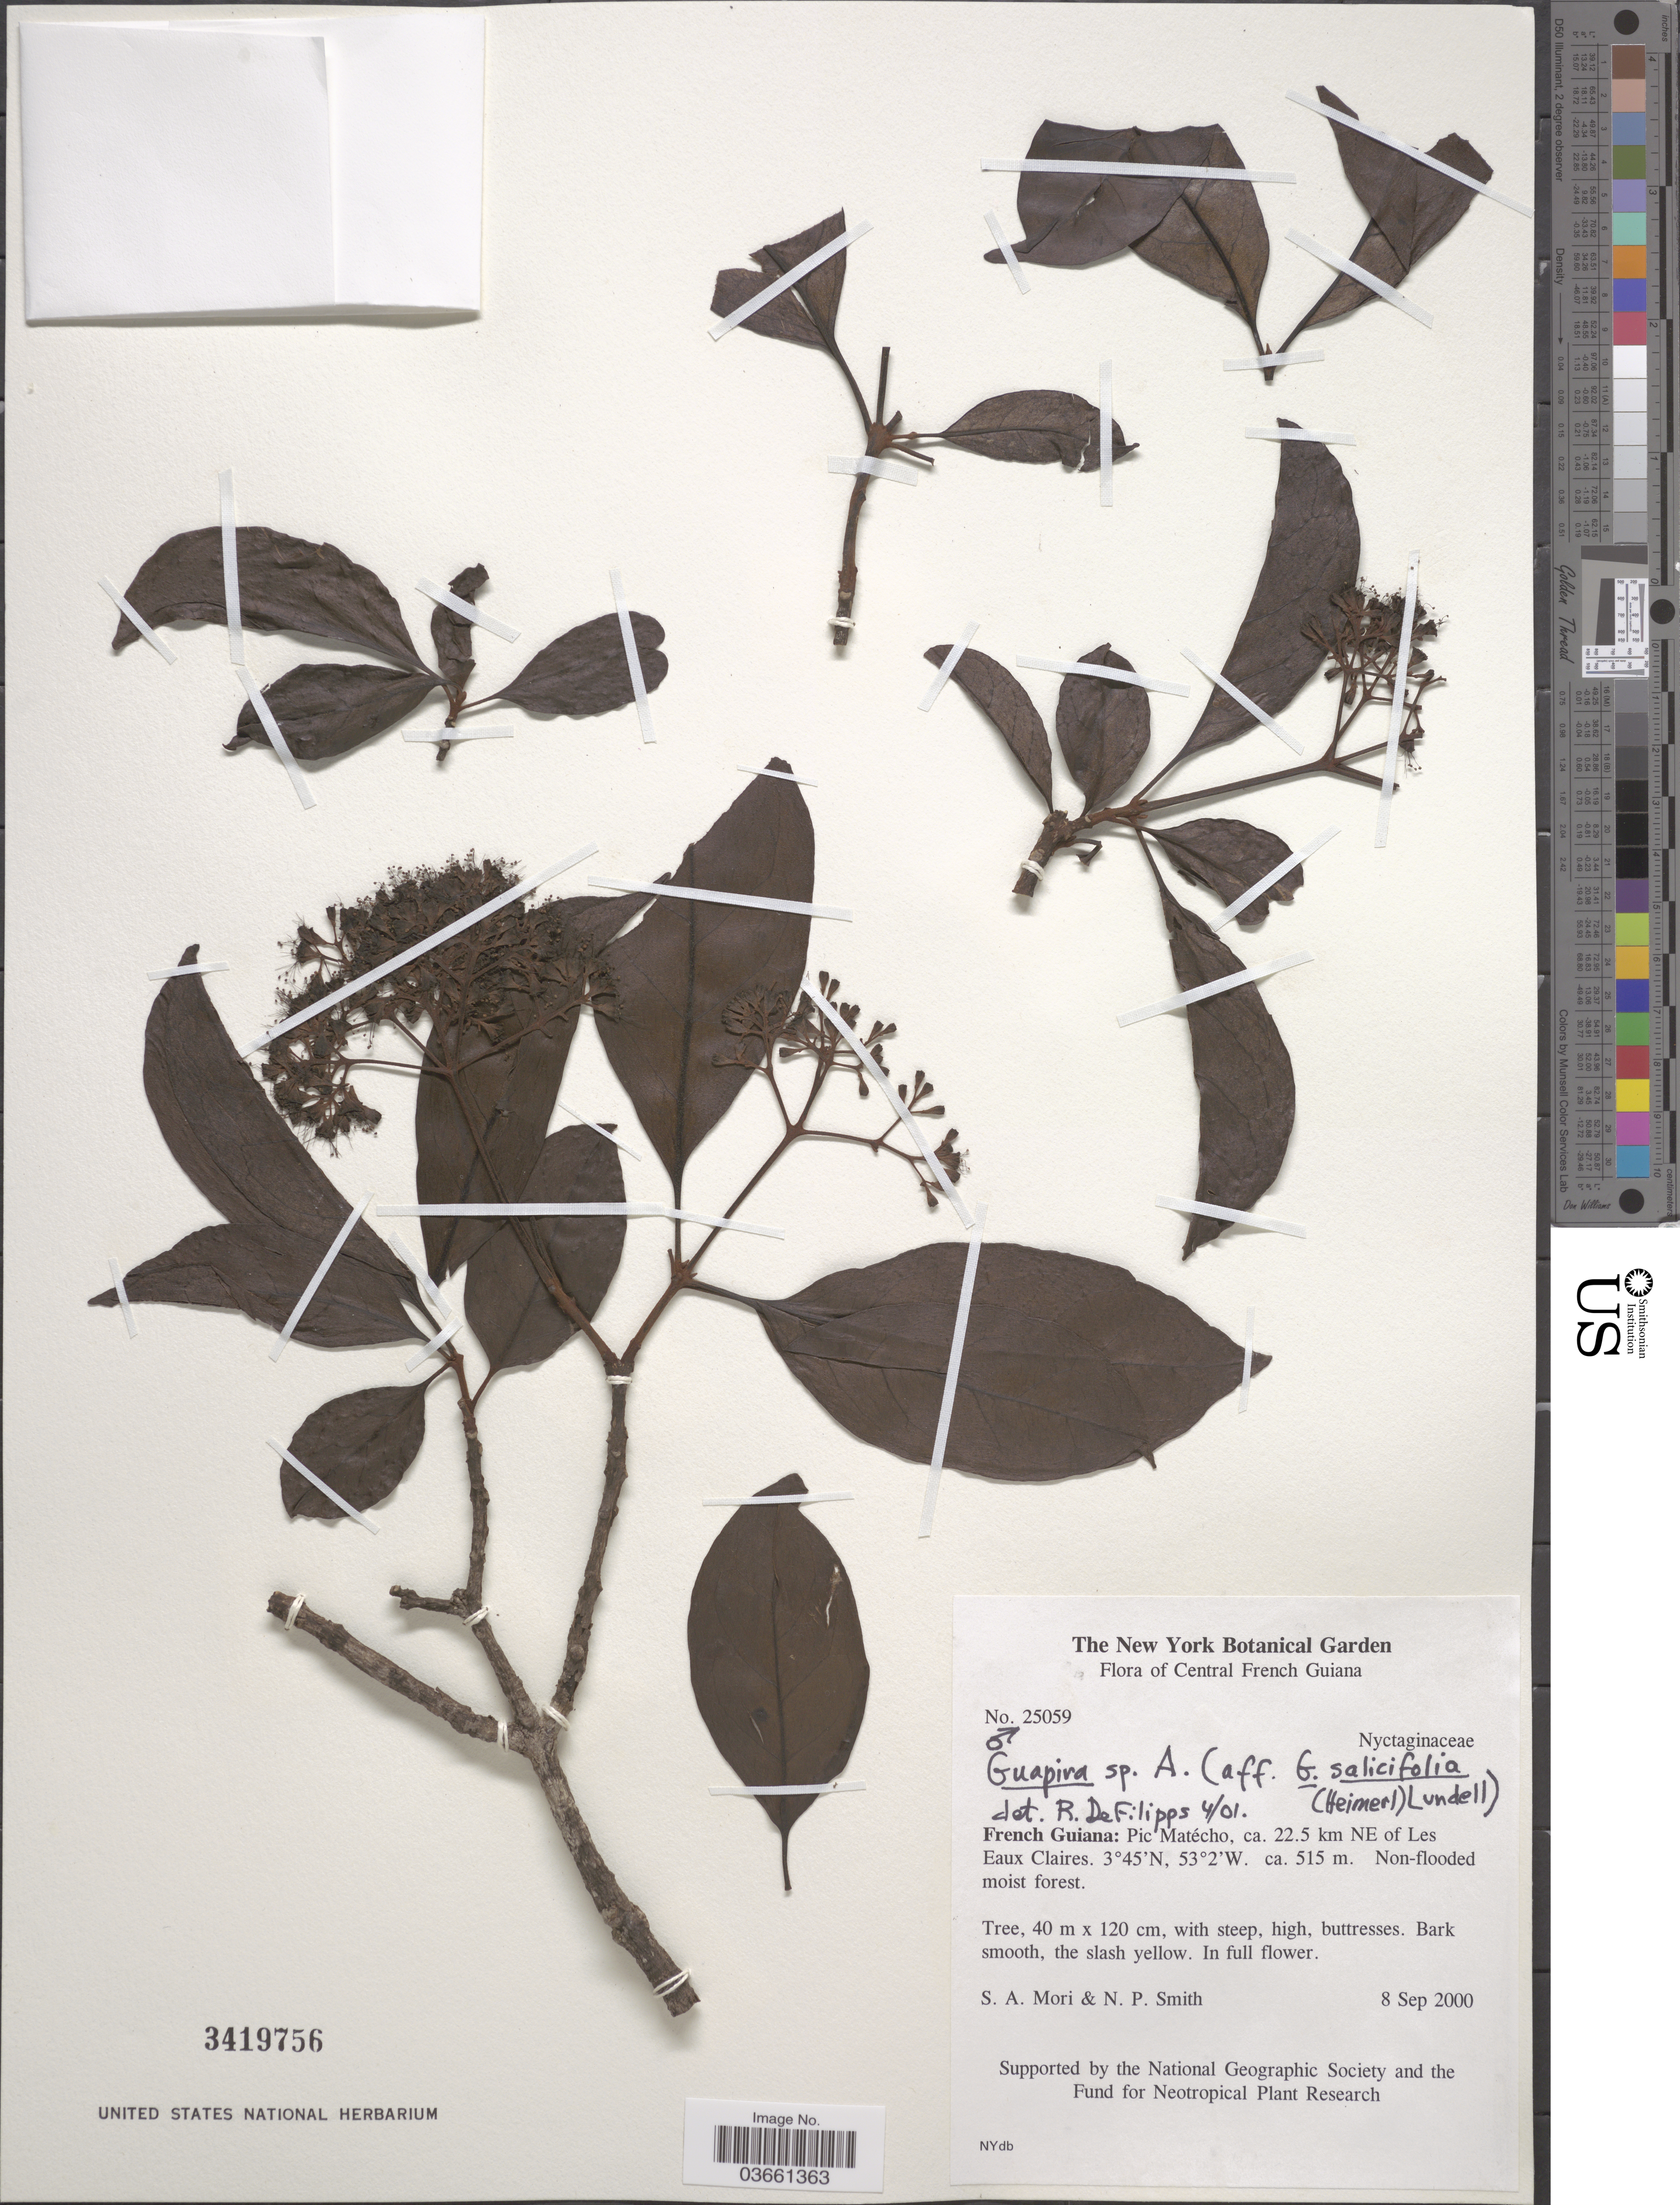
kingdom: Plantae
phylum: Tracheophyta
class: Magnoliopsida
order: Caryophyllales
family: Nyctaginaceae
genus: Guapira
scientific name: Guapira sp.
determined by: Strong, Mark T., (BOT), Smithsonian Institution - National Museum of Natural History (UNITED STATES)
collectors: S. Mori & N. P. Smith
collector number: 25059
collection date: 2000-09-08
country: French Guiana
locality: Central French Guiana. Pic Matécho, ca. 22.5 km NE of Les Eaux Claires.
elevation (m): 515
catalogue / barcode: US 3419756